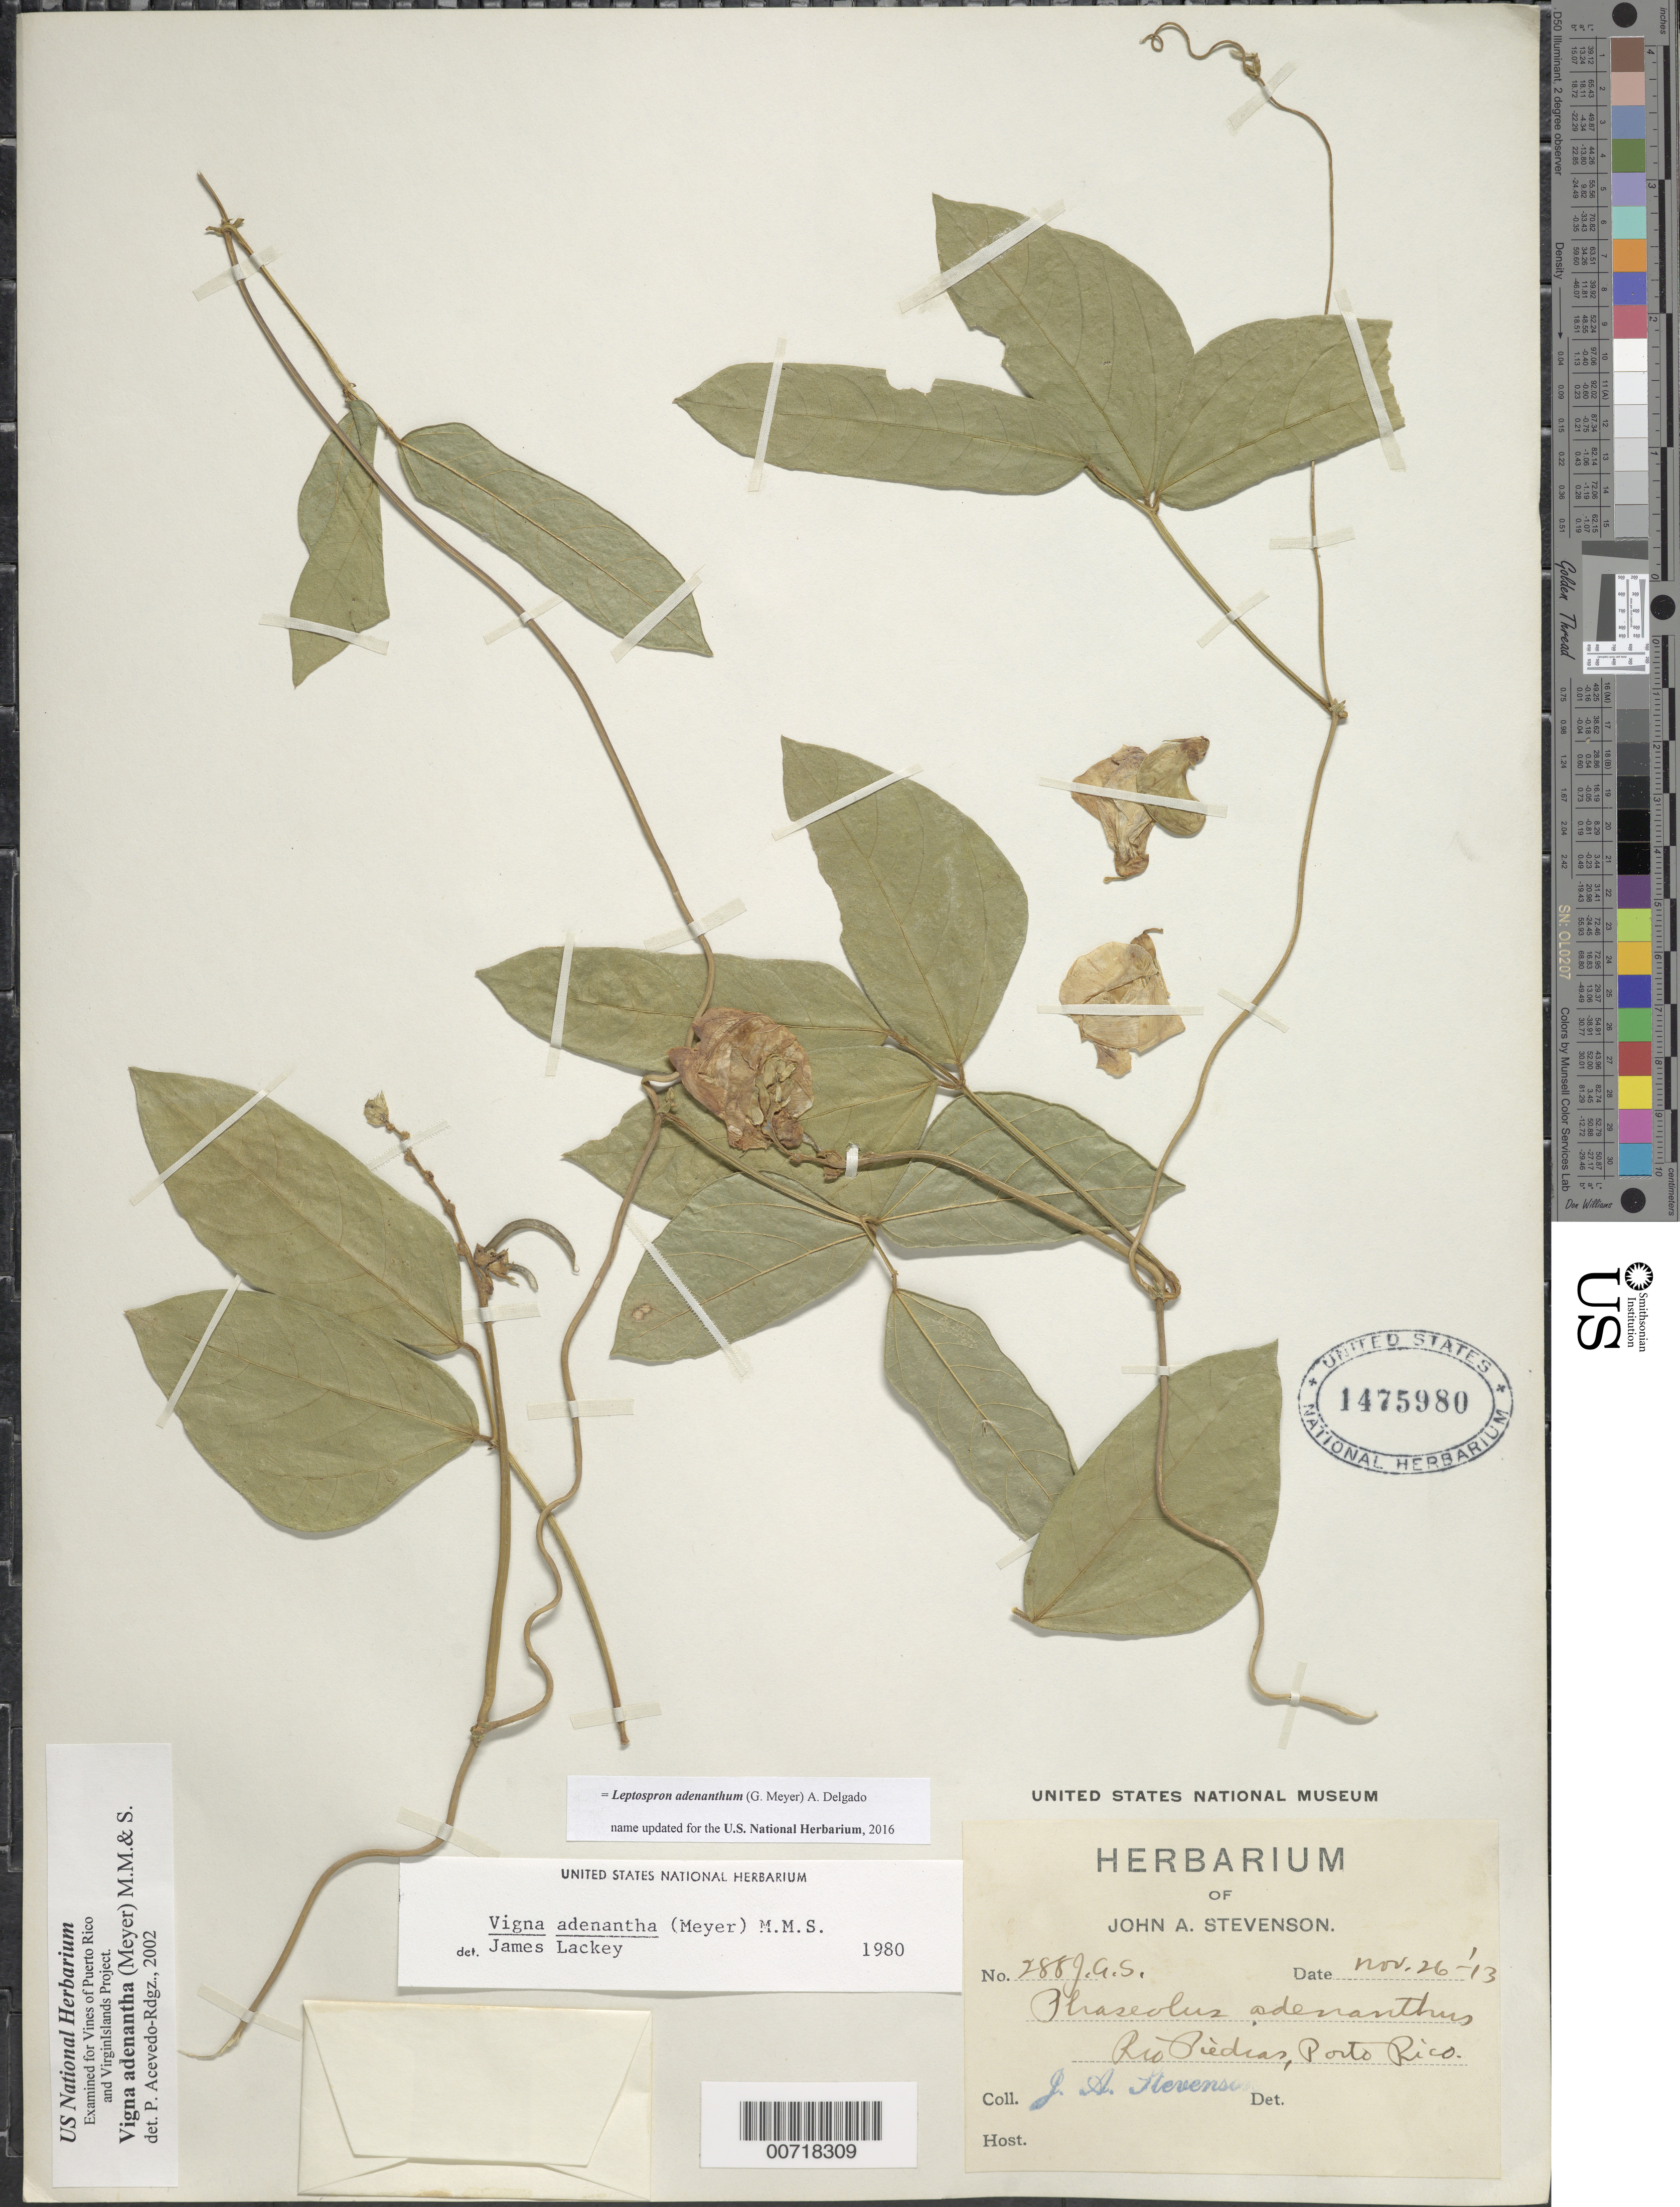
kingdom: Plantae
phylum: Tracheophyta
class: Magnoliopsida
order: Fabales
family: Fabaceae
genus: Leptospron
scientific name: Leptospron adenanthum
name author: (G. Mey.) A. Delgado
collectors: J. Stevenson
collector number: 288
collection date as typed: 26 Nov 1913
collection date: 1913-11-26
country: Puerto Rico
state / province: San Juan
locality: Rio Piedras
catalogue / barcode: US 1475980